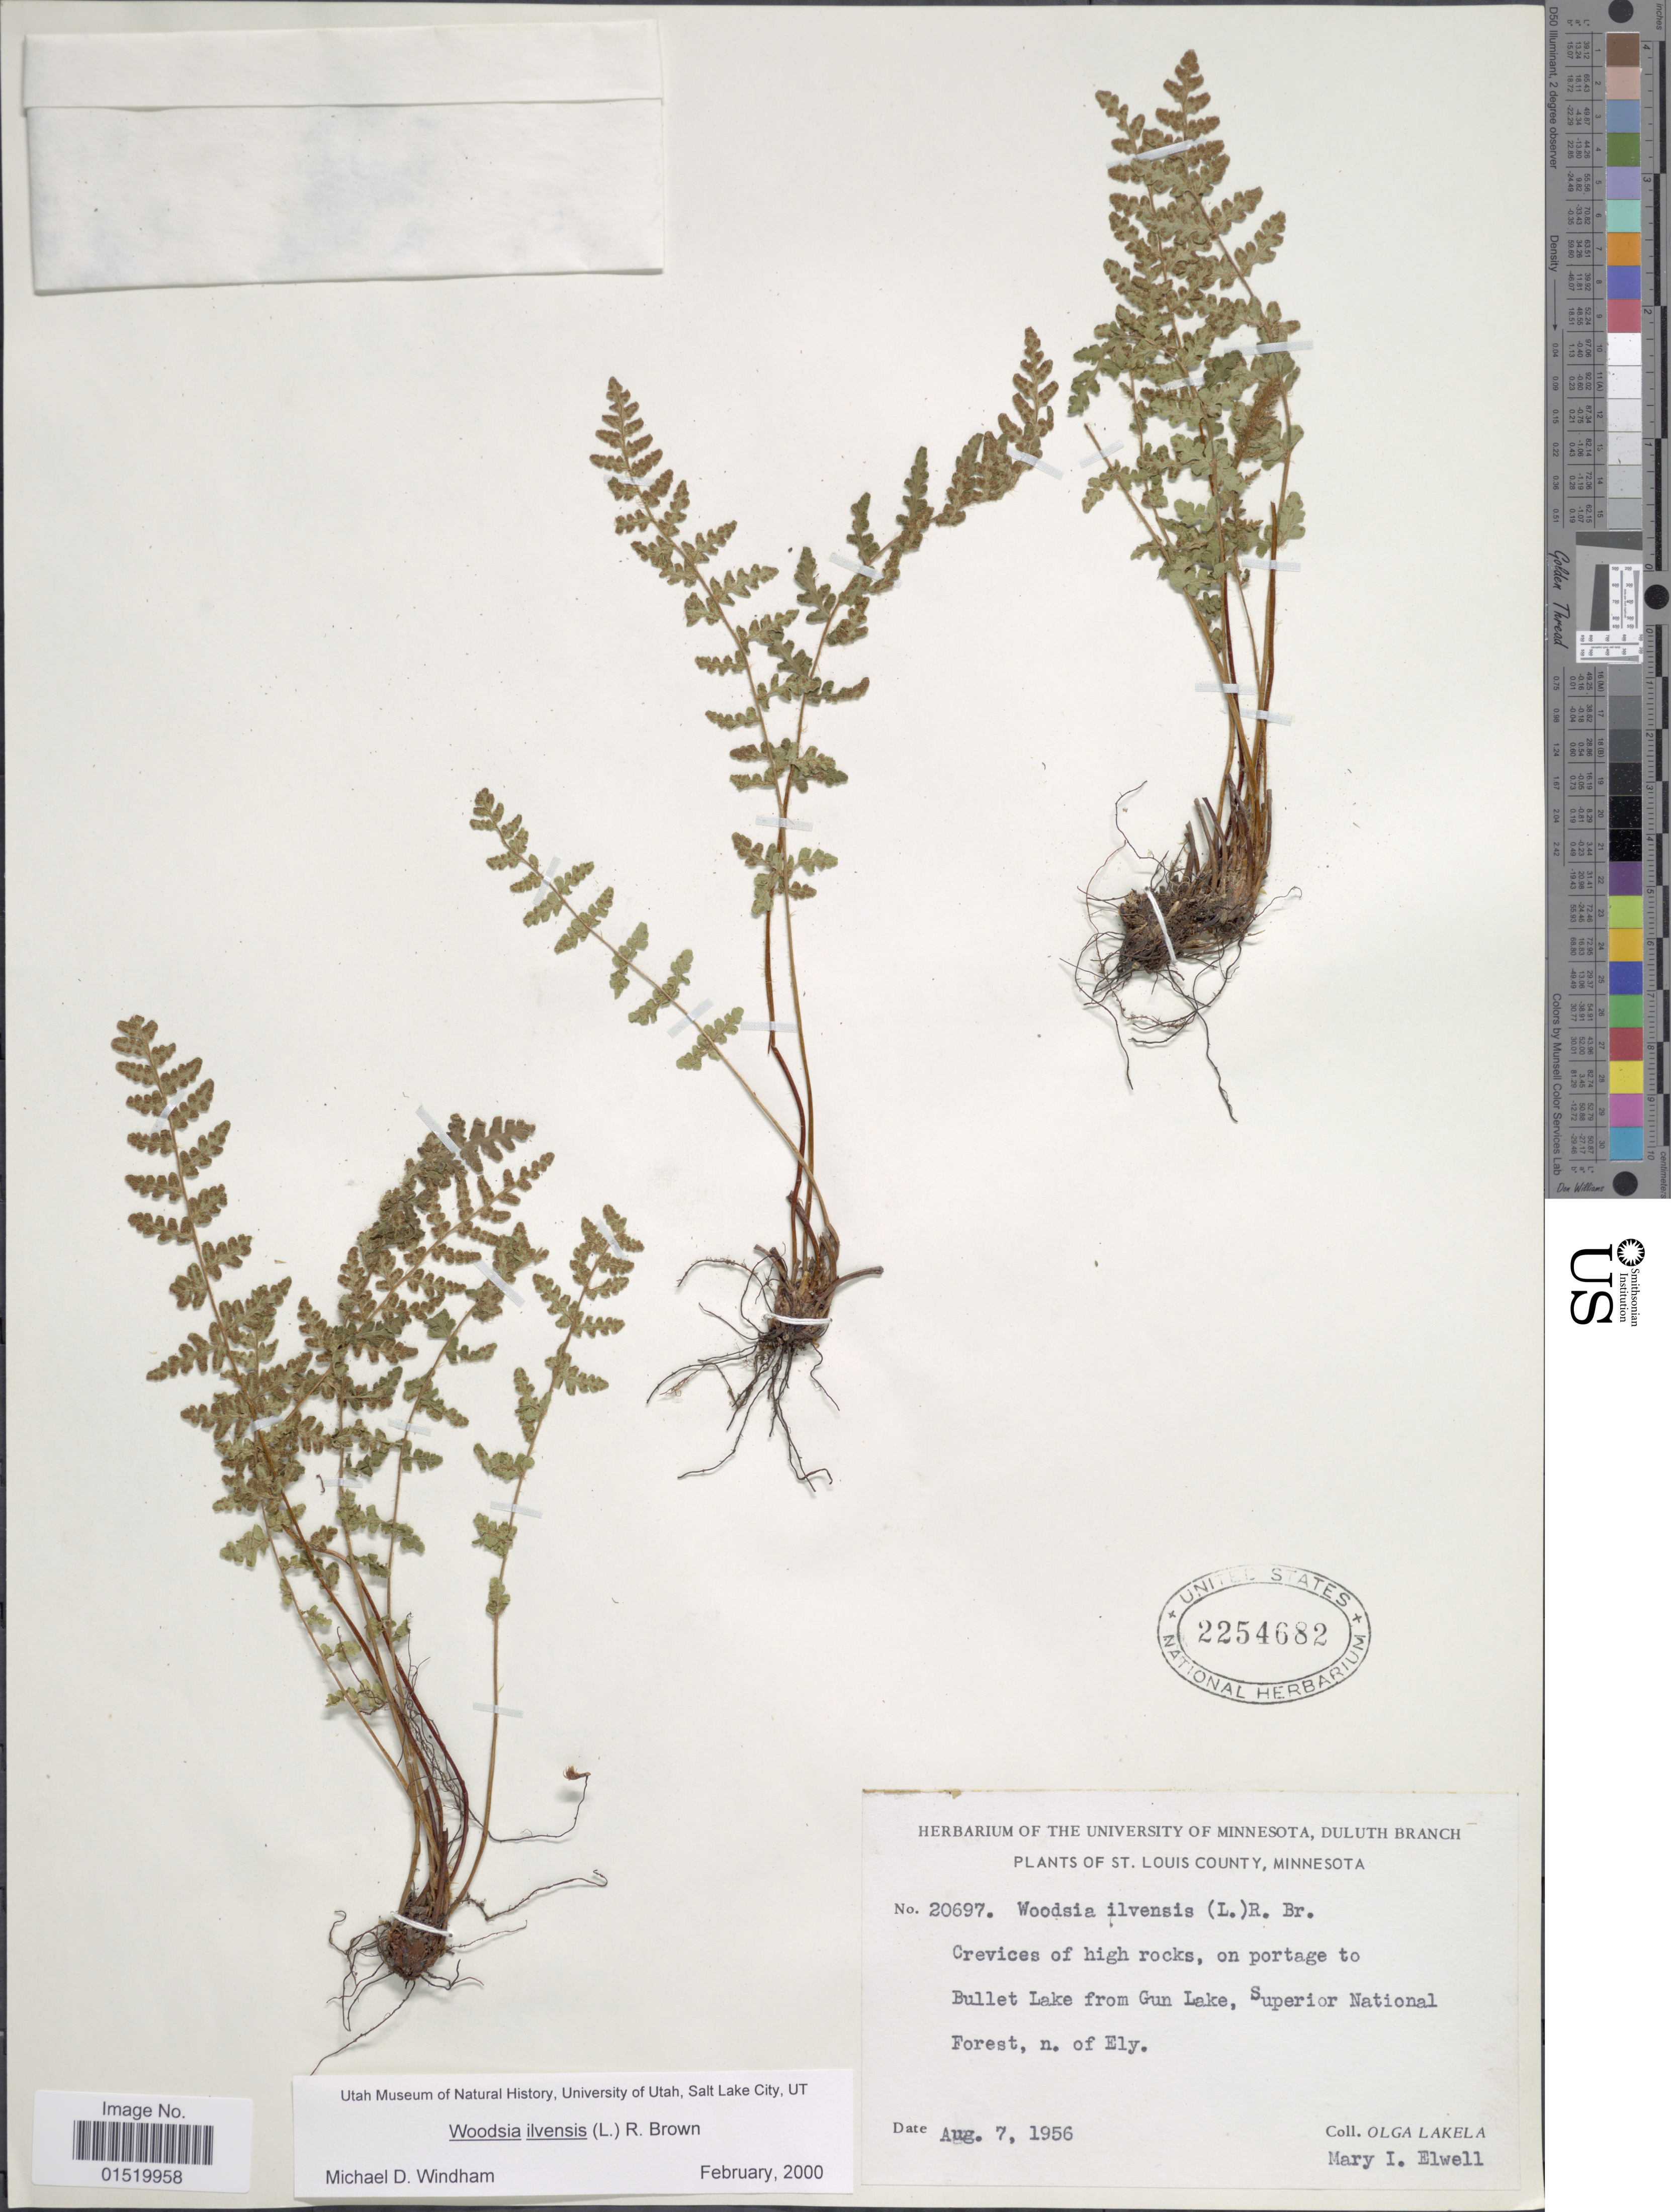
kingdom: Plantae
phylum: Tracheophyta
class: Polypodiopsida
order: Polypodiales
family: Woodsiaceae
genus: Woodsia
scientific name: Woodsia ilvensis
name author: (L.) R. Br.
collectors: O. K. Lakela & M. Elwell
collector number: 20697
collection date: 1956-08-07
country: United States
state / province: Minnesota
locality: St Louis County, Crevices of high rocks, on portage to Bullet Lake from Gun Lake, Superior National Forest, n. of Ely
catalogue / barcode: US 2254682